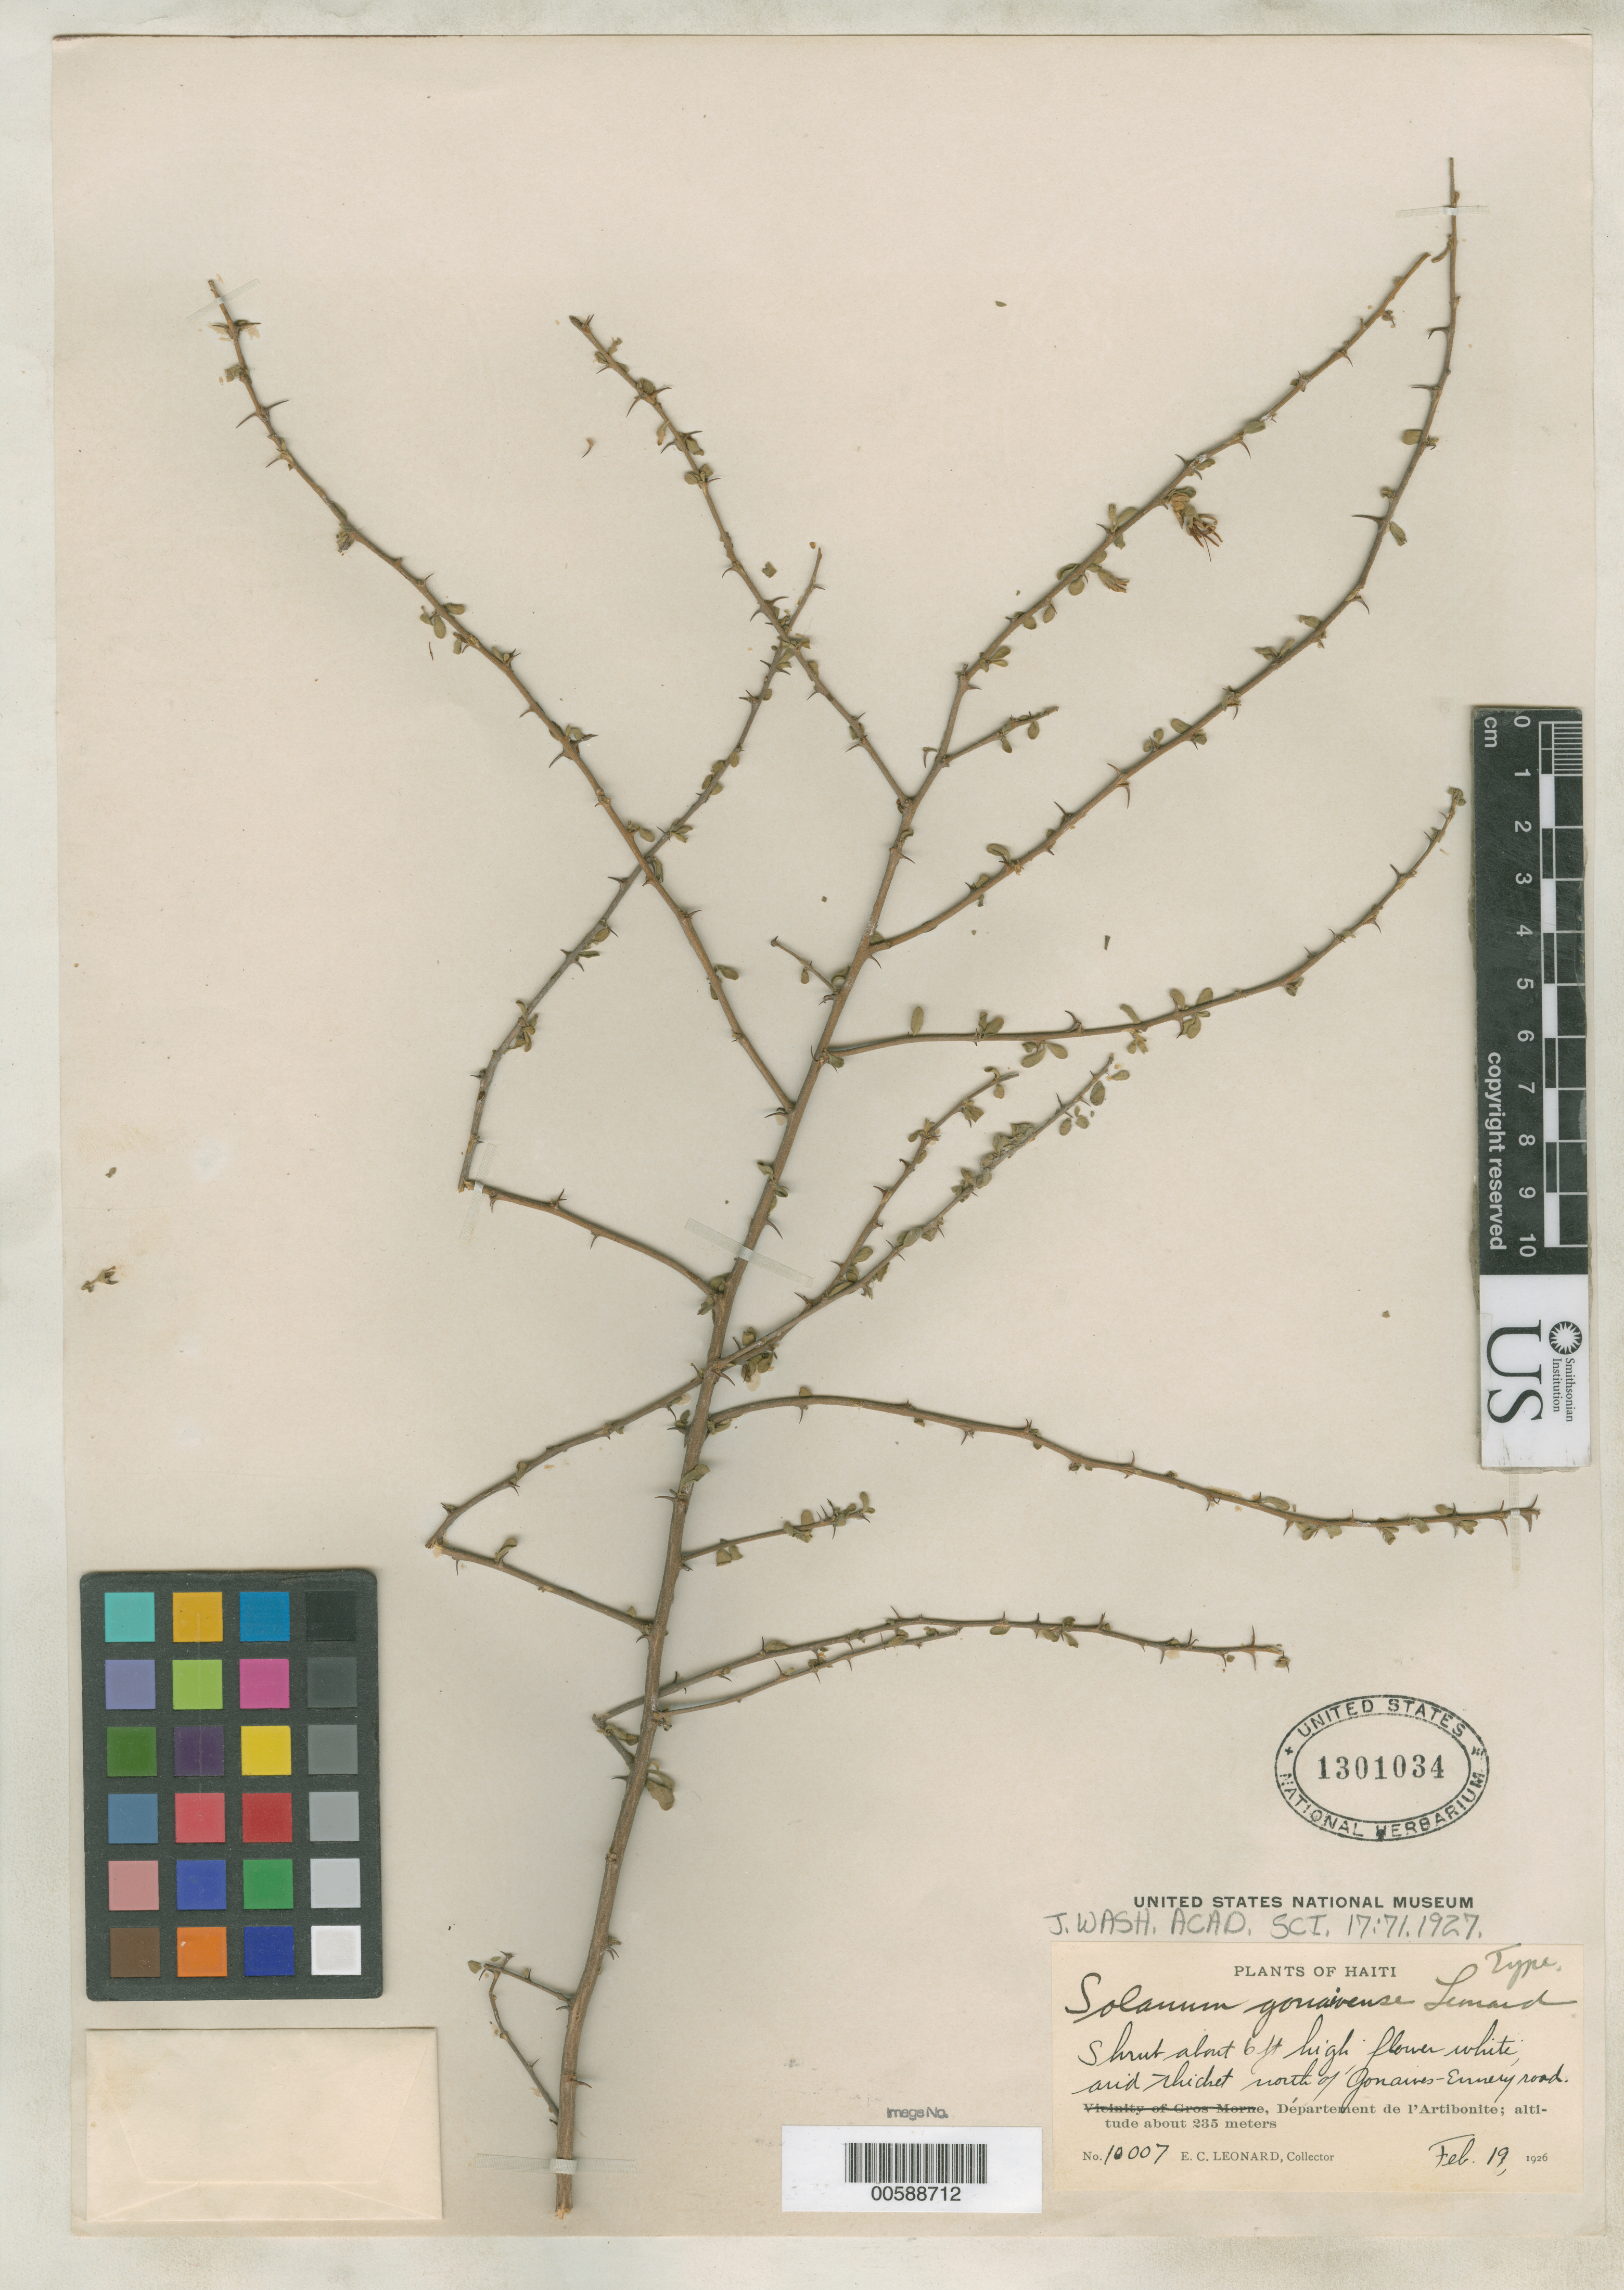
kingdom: Plantae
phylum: Tracheophyta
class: Magnoliopsida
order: Solanales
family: Solanaceae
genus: Solanum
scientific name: Solanum gonaivense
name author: Leonard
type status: Holotype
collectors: E. C. Leonard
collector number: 10007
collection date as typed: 19 Feb 1926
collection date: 1926-02-19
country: Haiti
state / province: Artibonite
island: Hispaniola Island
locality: Emnery road, 8 miles NE of Gonaives.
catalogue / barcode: US 1301034